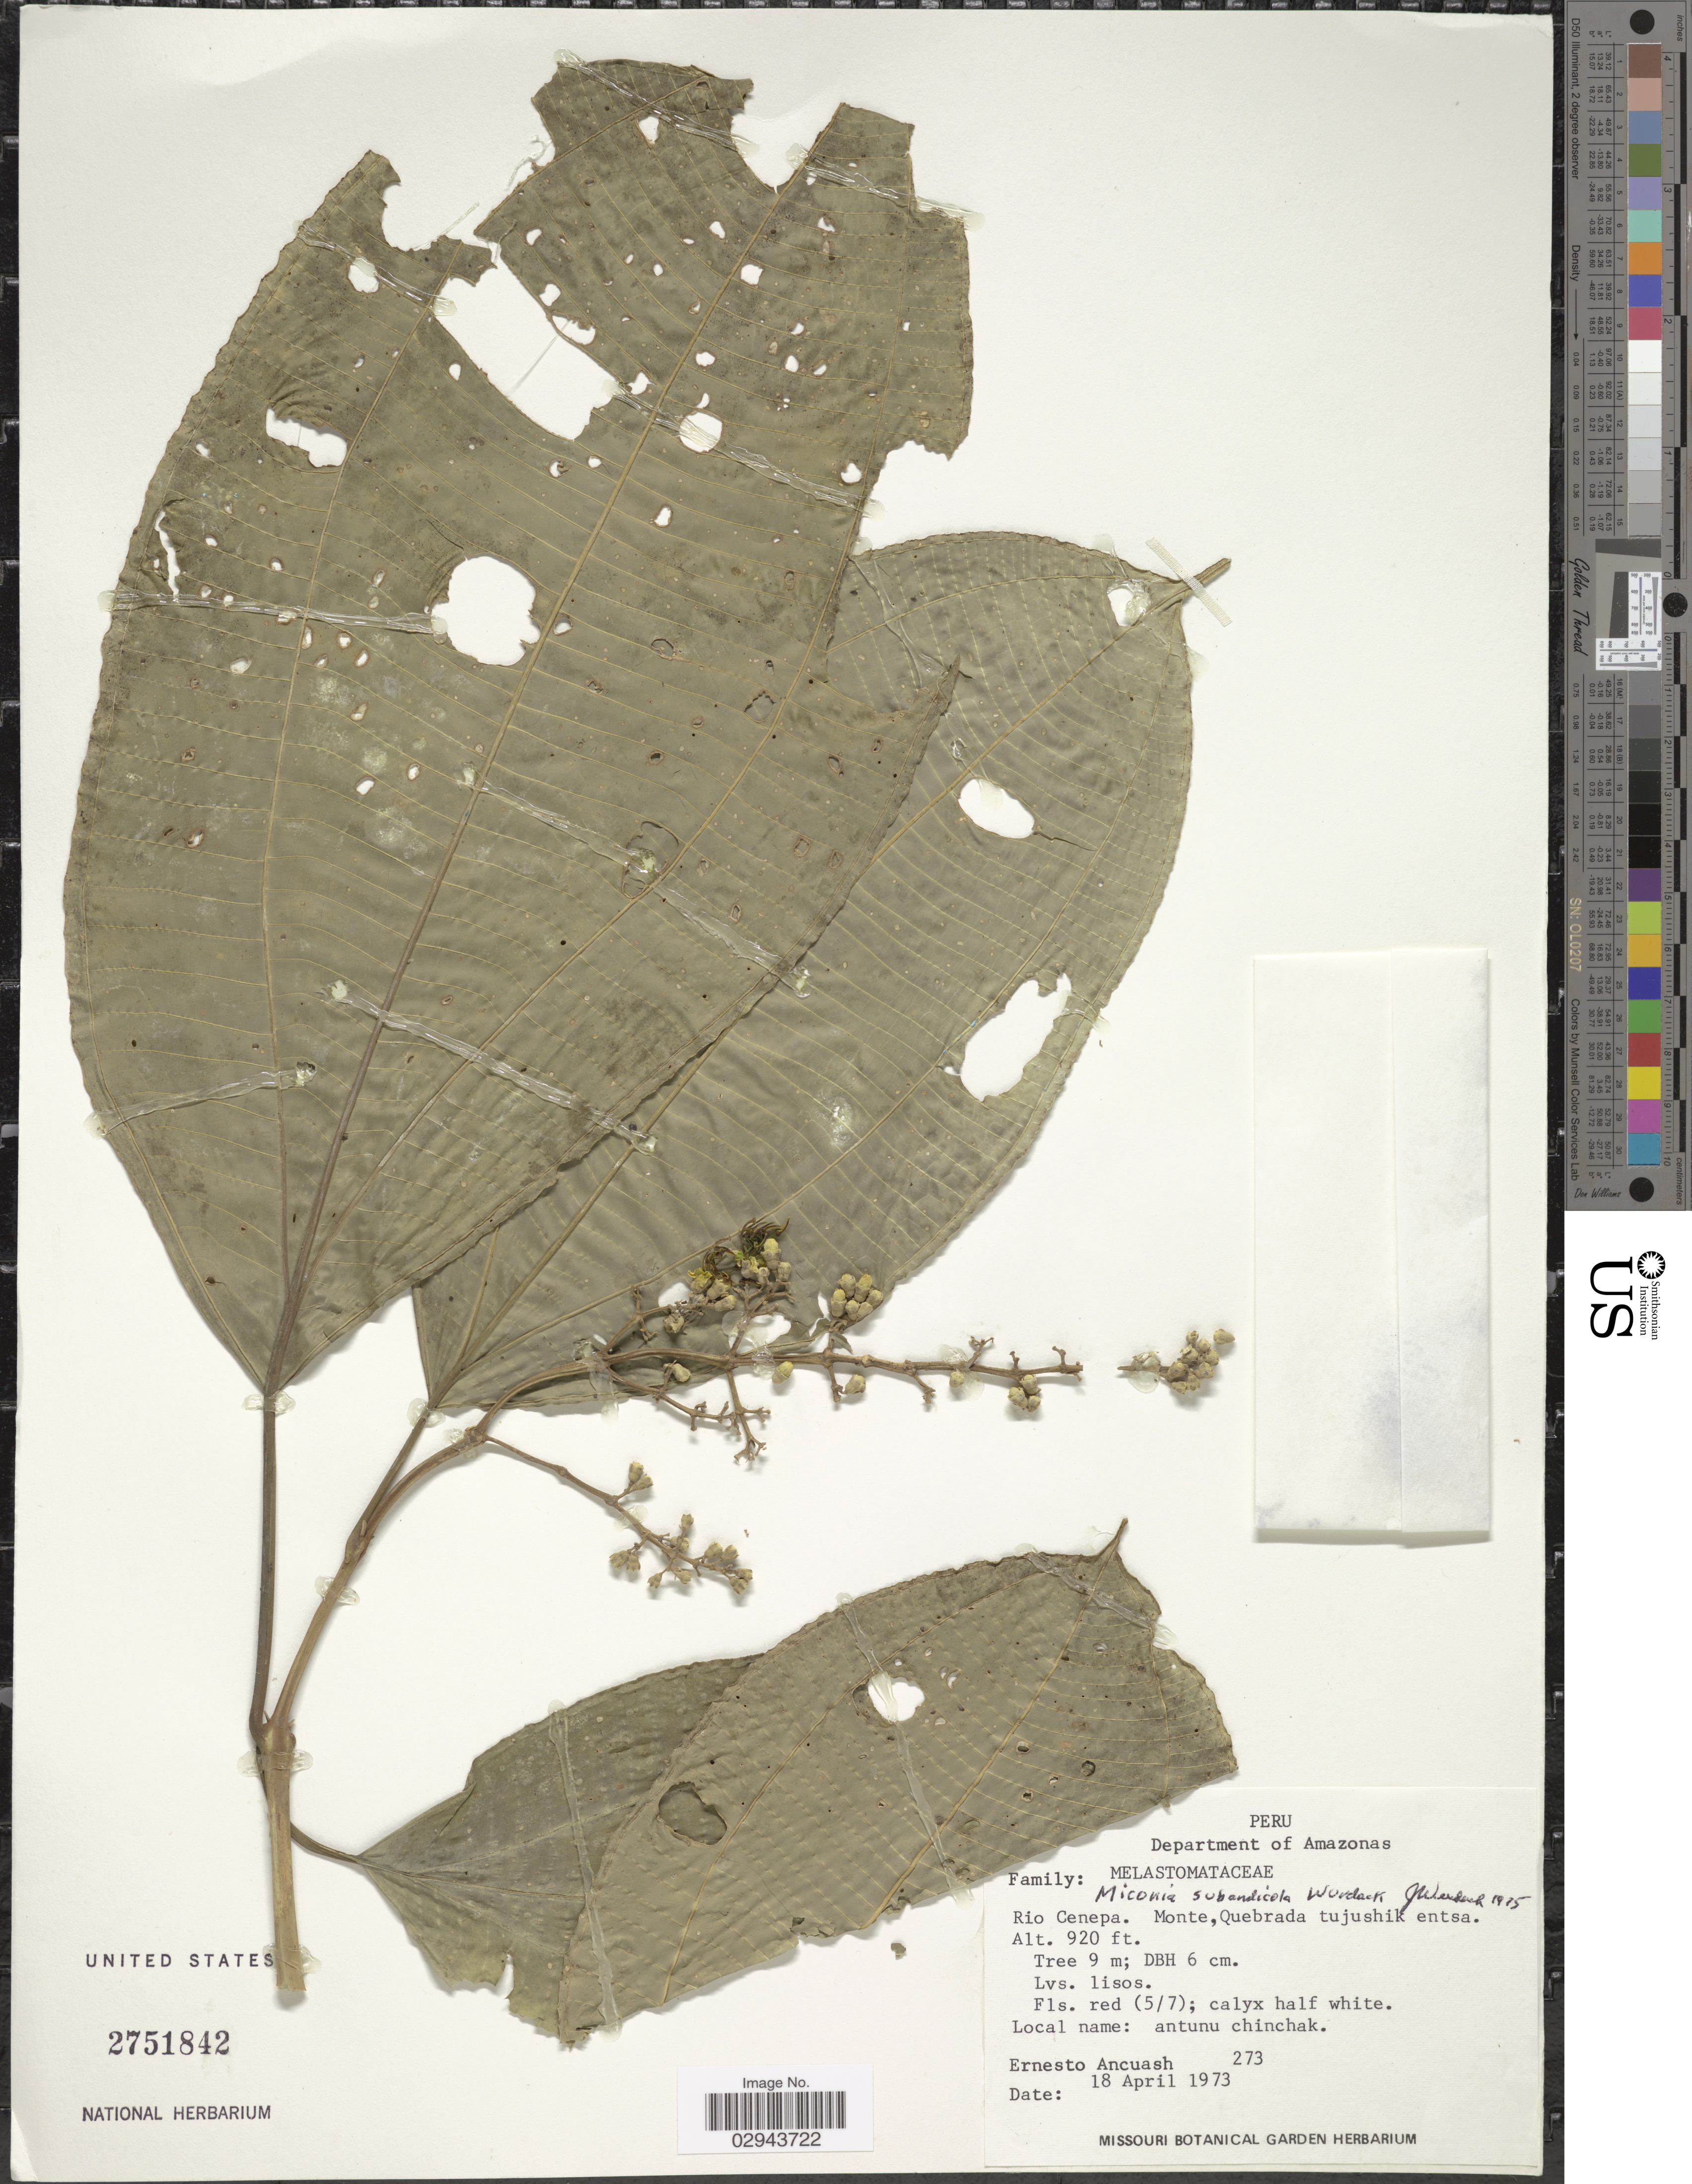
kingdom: Plantae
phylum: Tracheophyta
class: Magnoliopsida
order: Myrtales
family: Melastomataceae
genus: Miconia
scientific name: Miconia subandicola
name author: Wurdack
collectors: E. Ancuash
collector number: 273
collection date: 1973-04-18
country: Peru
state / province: Amazonas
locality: Department of Amazonas. Rio Cenepa. Monte, Quebrada tujushik entsa.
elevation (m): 280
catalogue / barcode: US 2751842